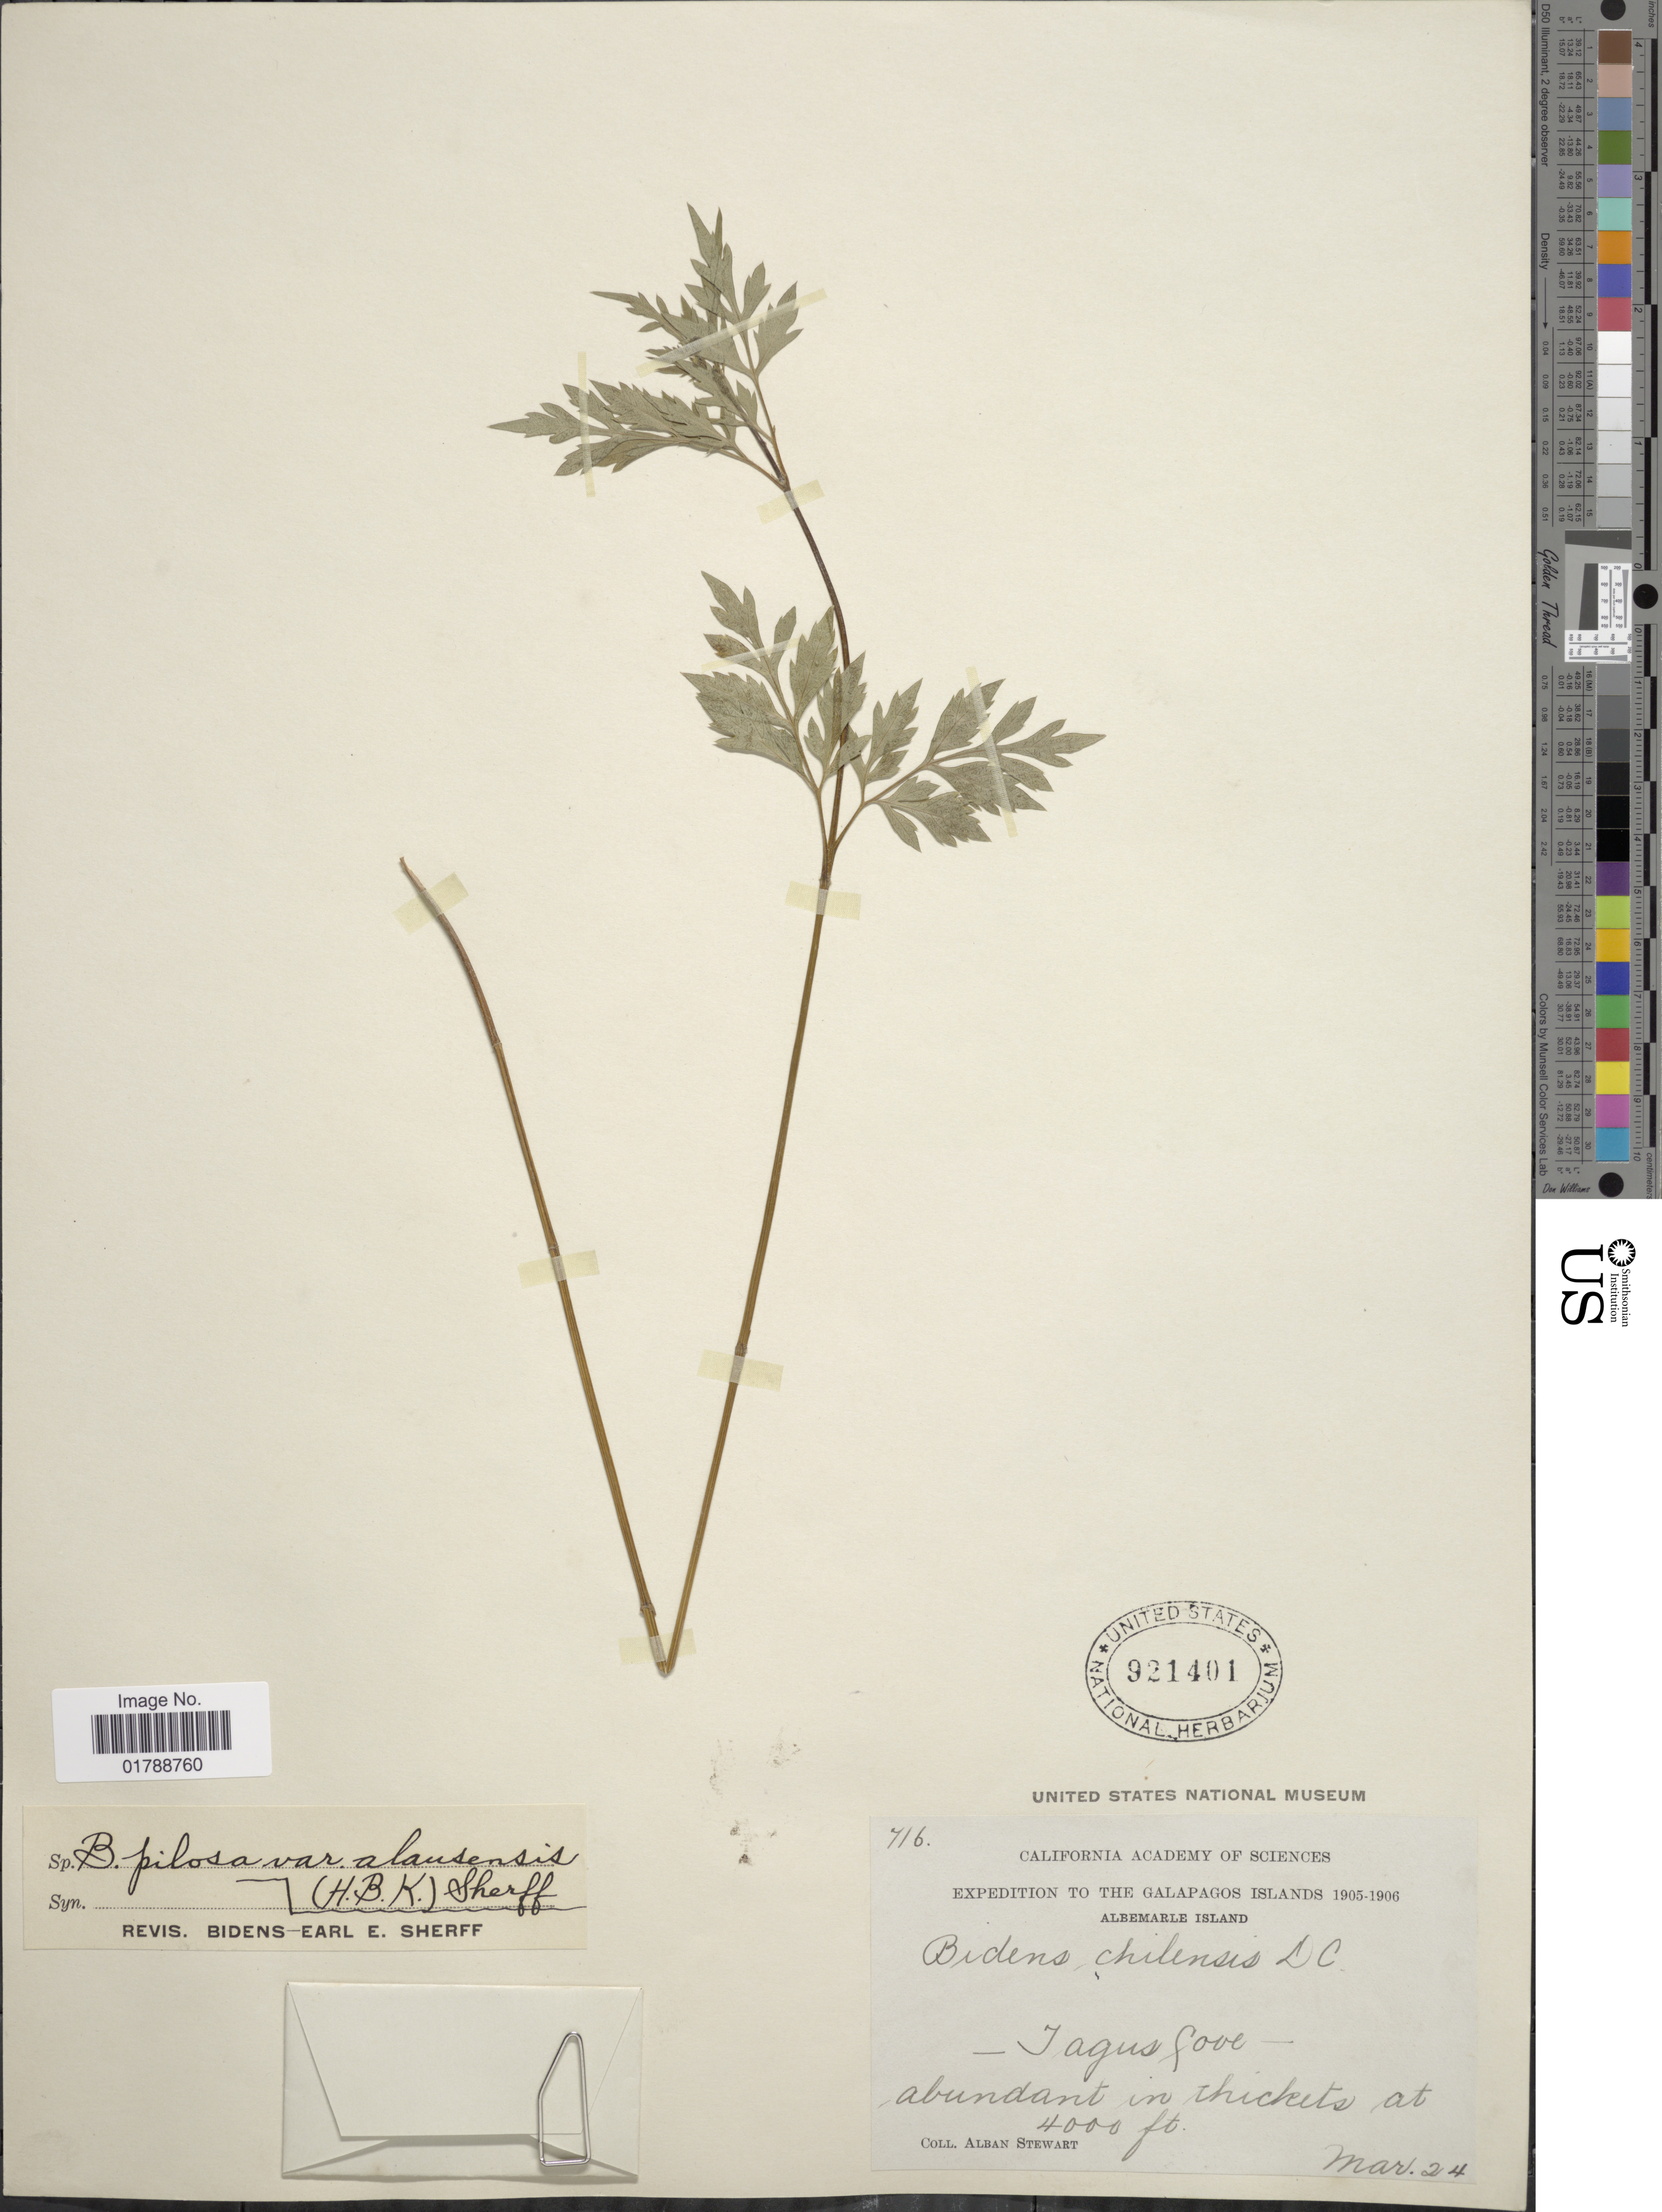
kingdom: Plantae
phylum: Tracheophyta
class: Magnoliopsida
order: Asterales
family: Asteraceae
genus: Bidens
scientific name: Bidens pilosa var. alausensis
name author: Sherff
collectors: A. Stewart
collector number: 716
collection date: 1905-03-24/1906-03-24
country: Ecuador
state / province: Colón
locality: Galapagos Islands. Albemarle Island. Tagus Cove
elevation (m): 1219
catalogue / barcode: US 921401